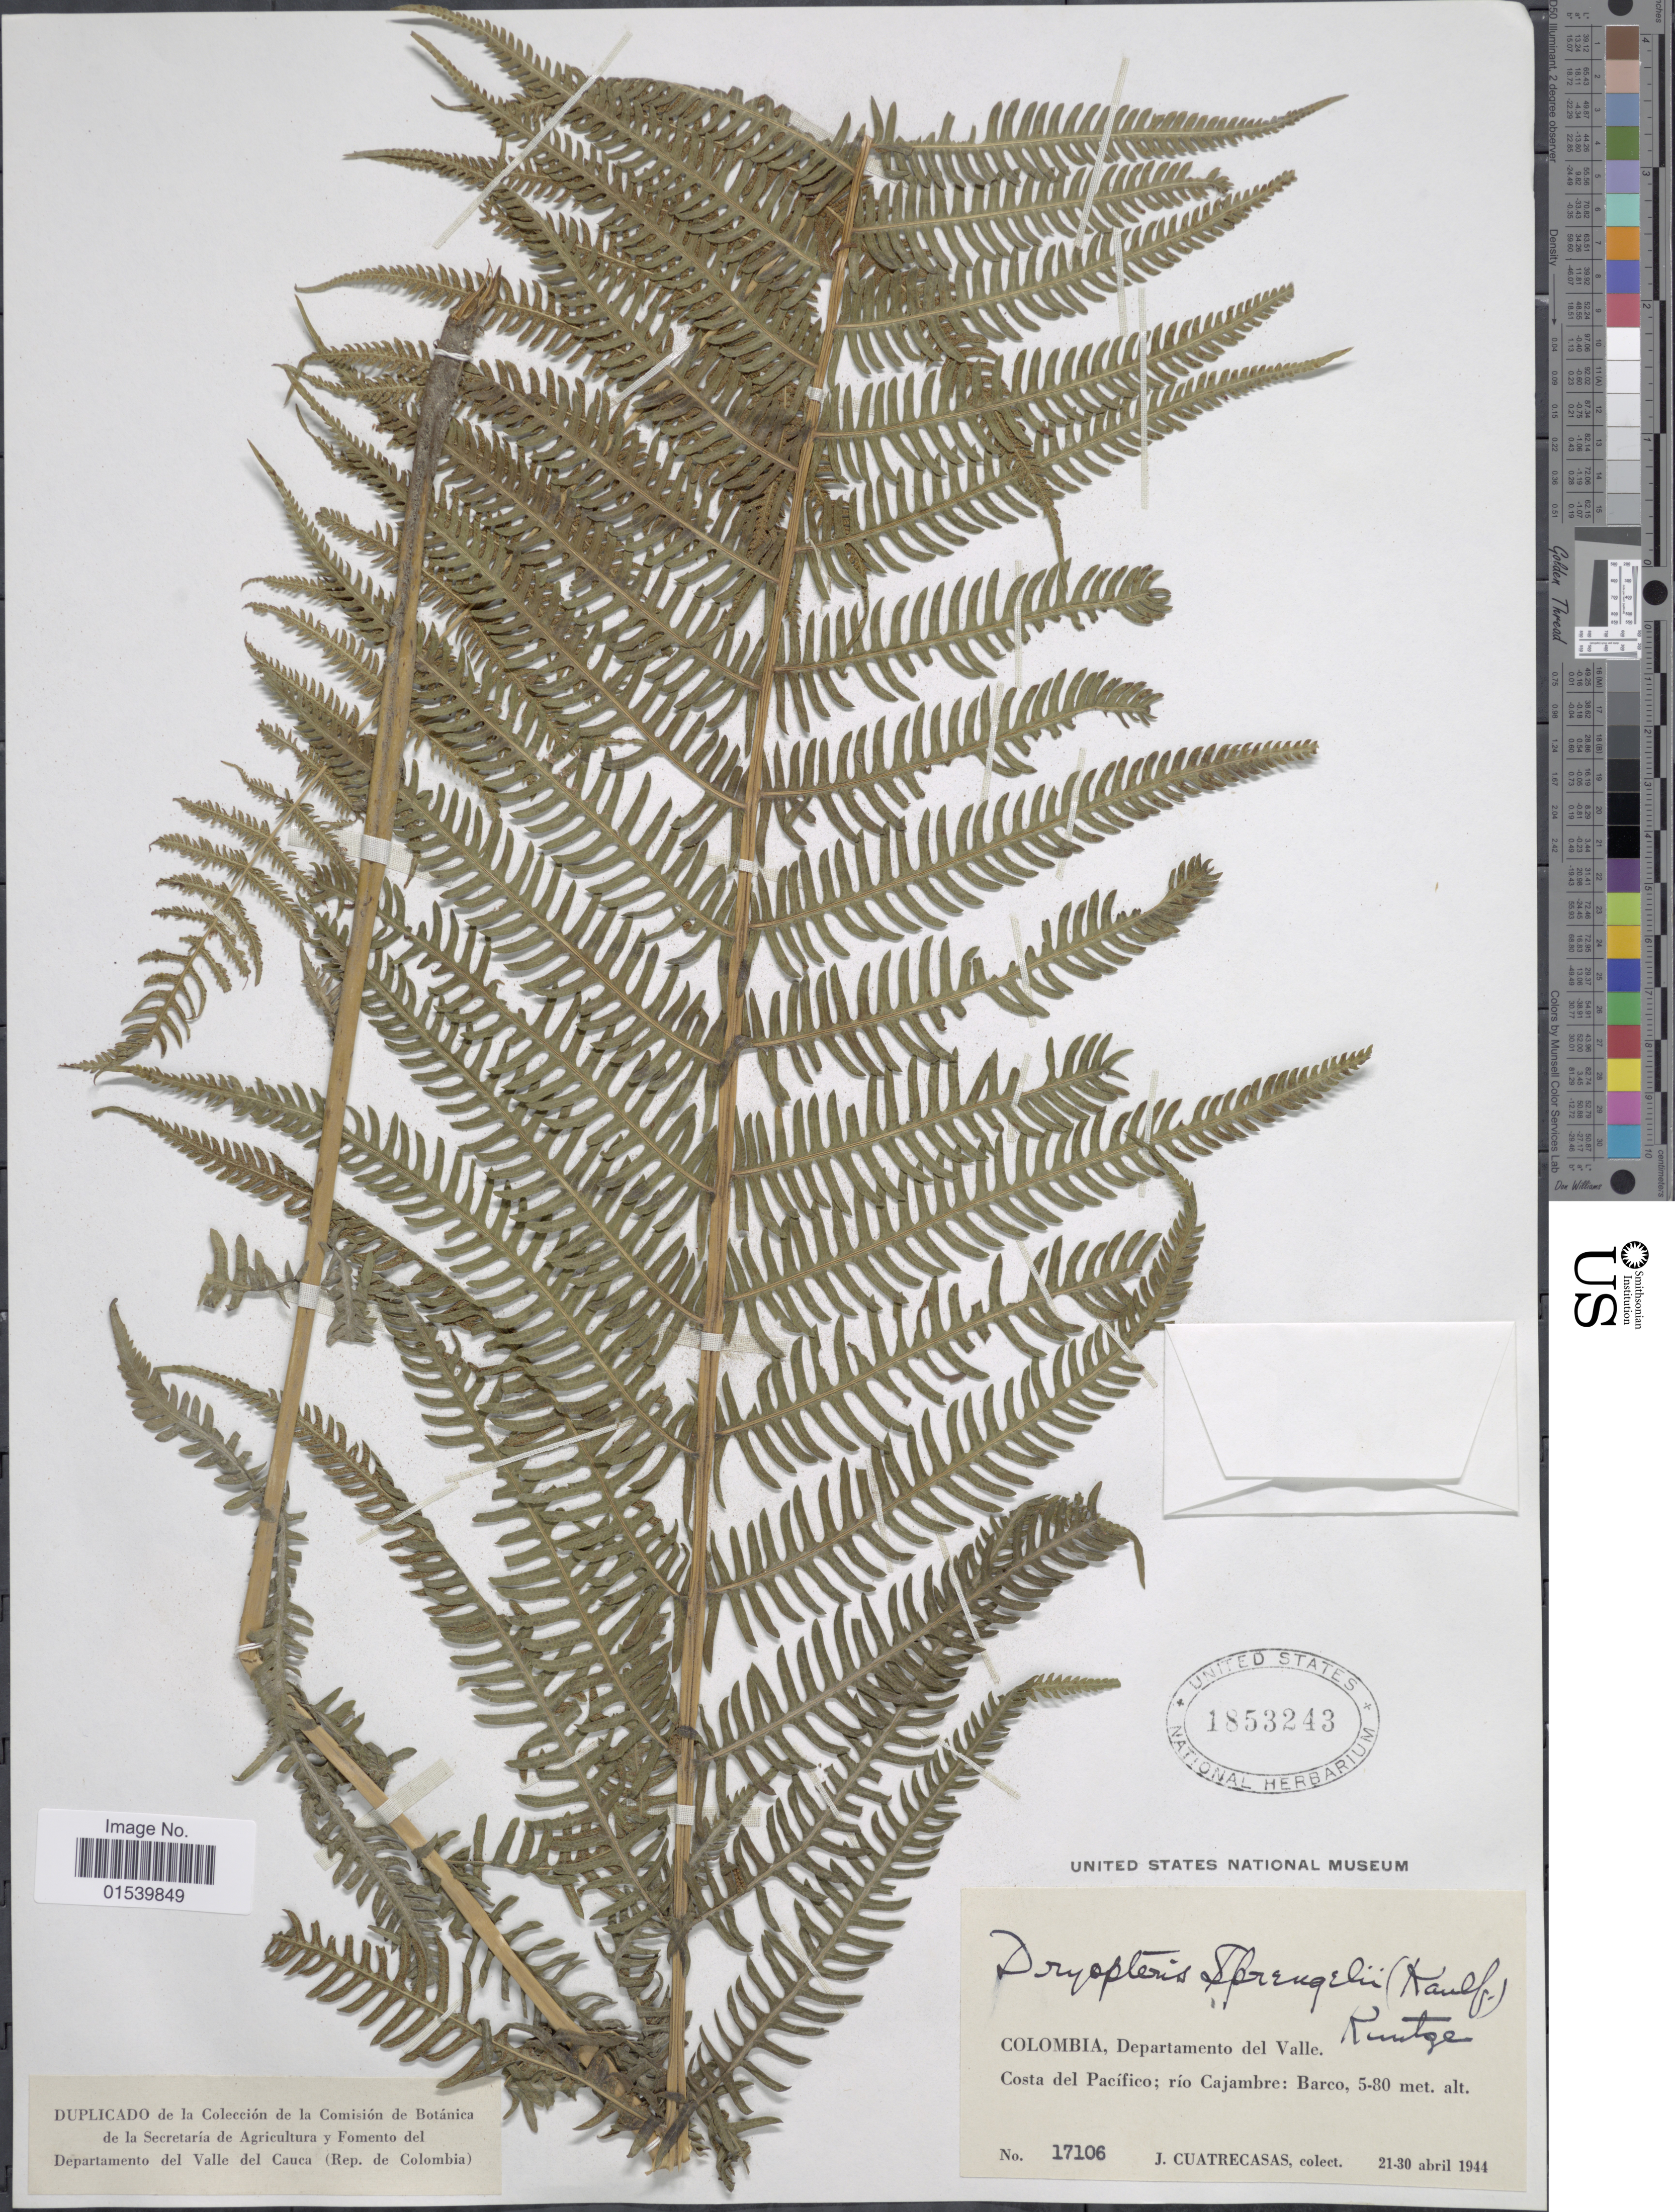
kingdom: Plantae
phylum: Tracheophyta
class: Polypodiopsida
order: Polypodiales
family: Thelypteridaceae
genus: Amauropelta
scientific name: Amauropelta balbisii (Spreng.) comb. nov., ined. 2015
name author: (Spreng.)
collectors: J. Cuatrecasas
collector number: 17106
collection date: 1944-04-21/1944-04-30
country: Colombia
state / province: Valle del Cauca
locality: Departamento del Valle. Costa del Pacifico; río Cajambre: Barco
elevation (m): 5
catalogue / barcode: US 1853243